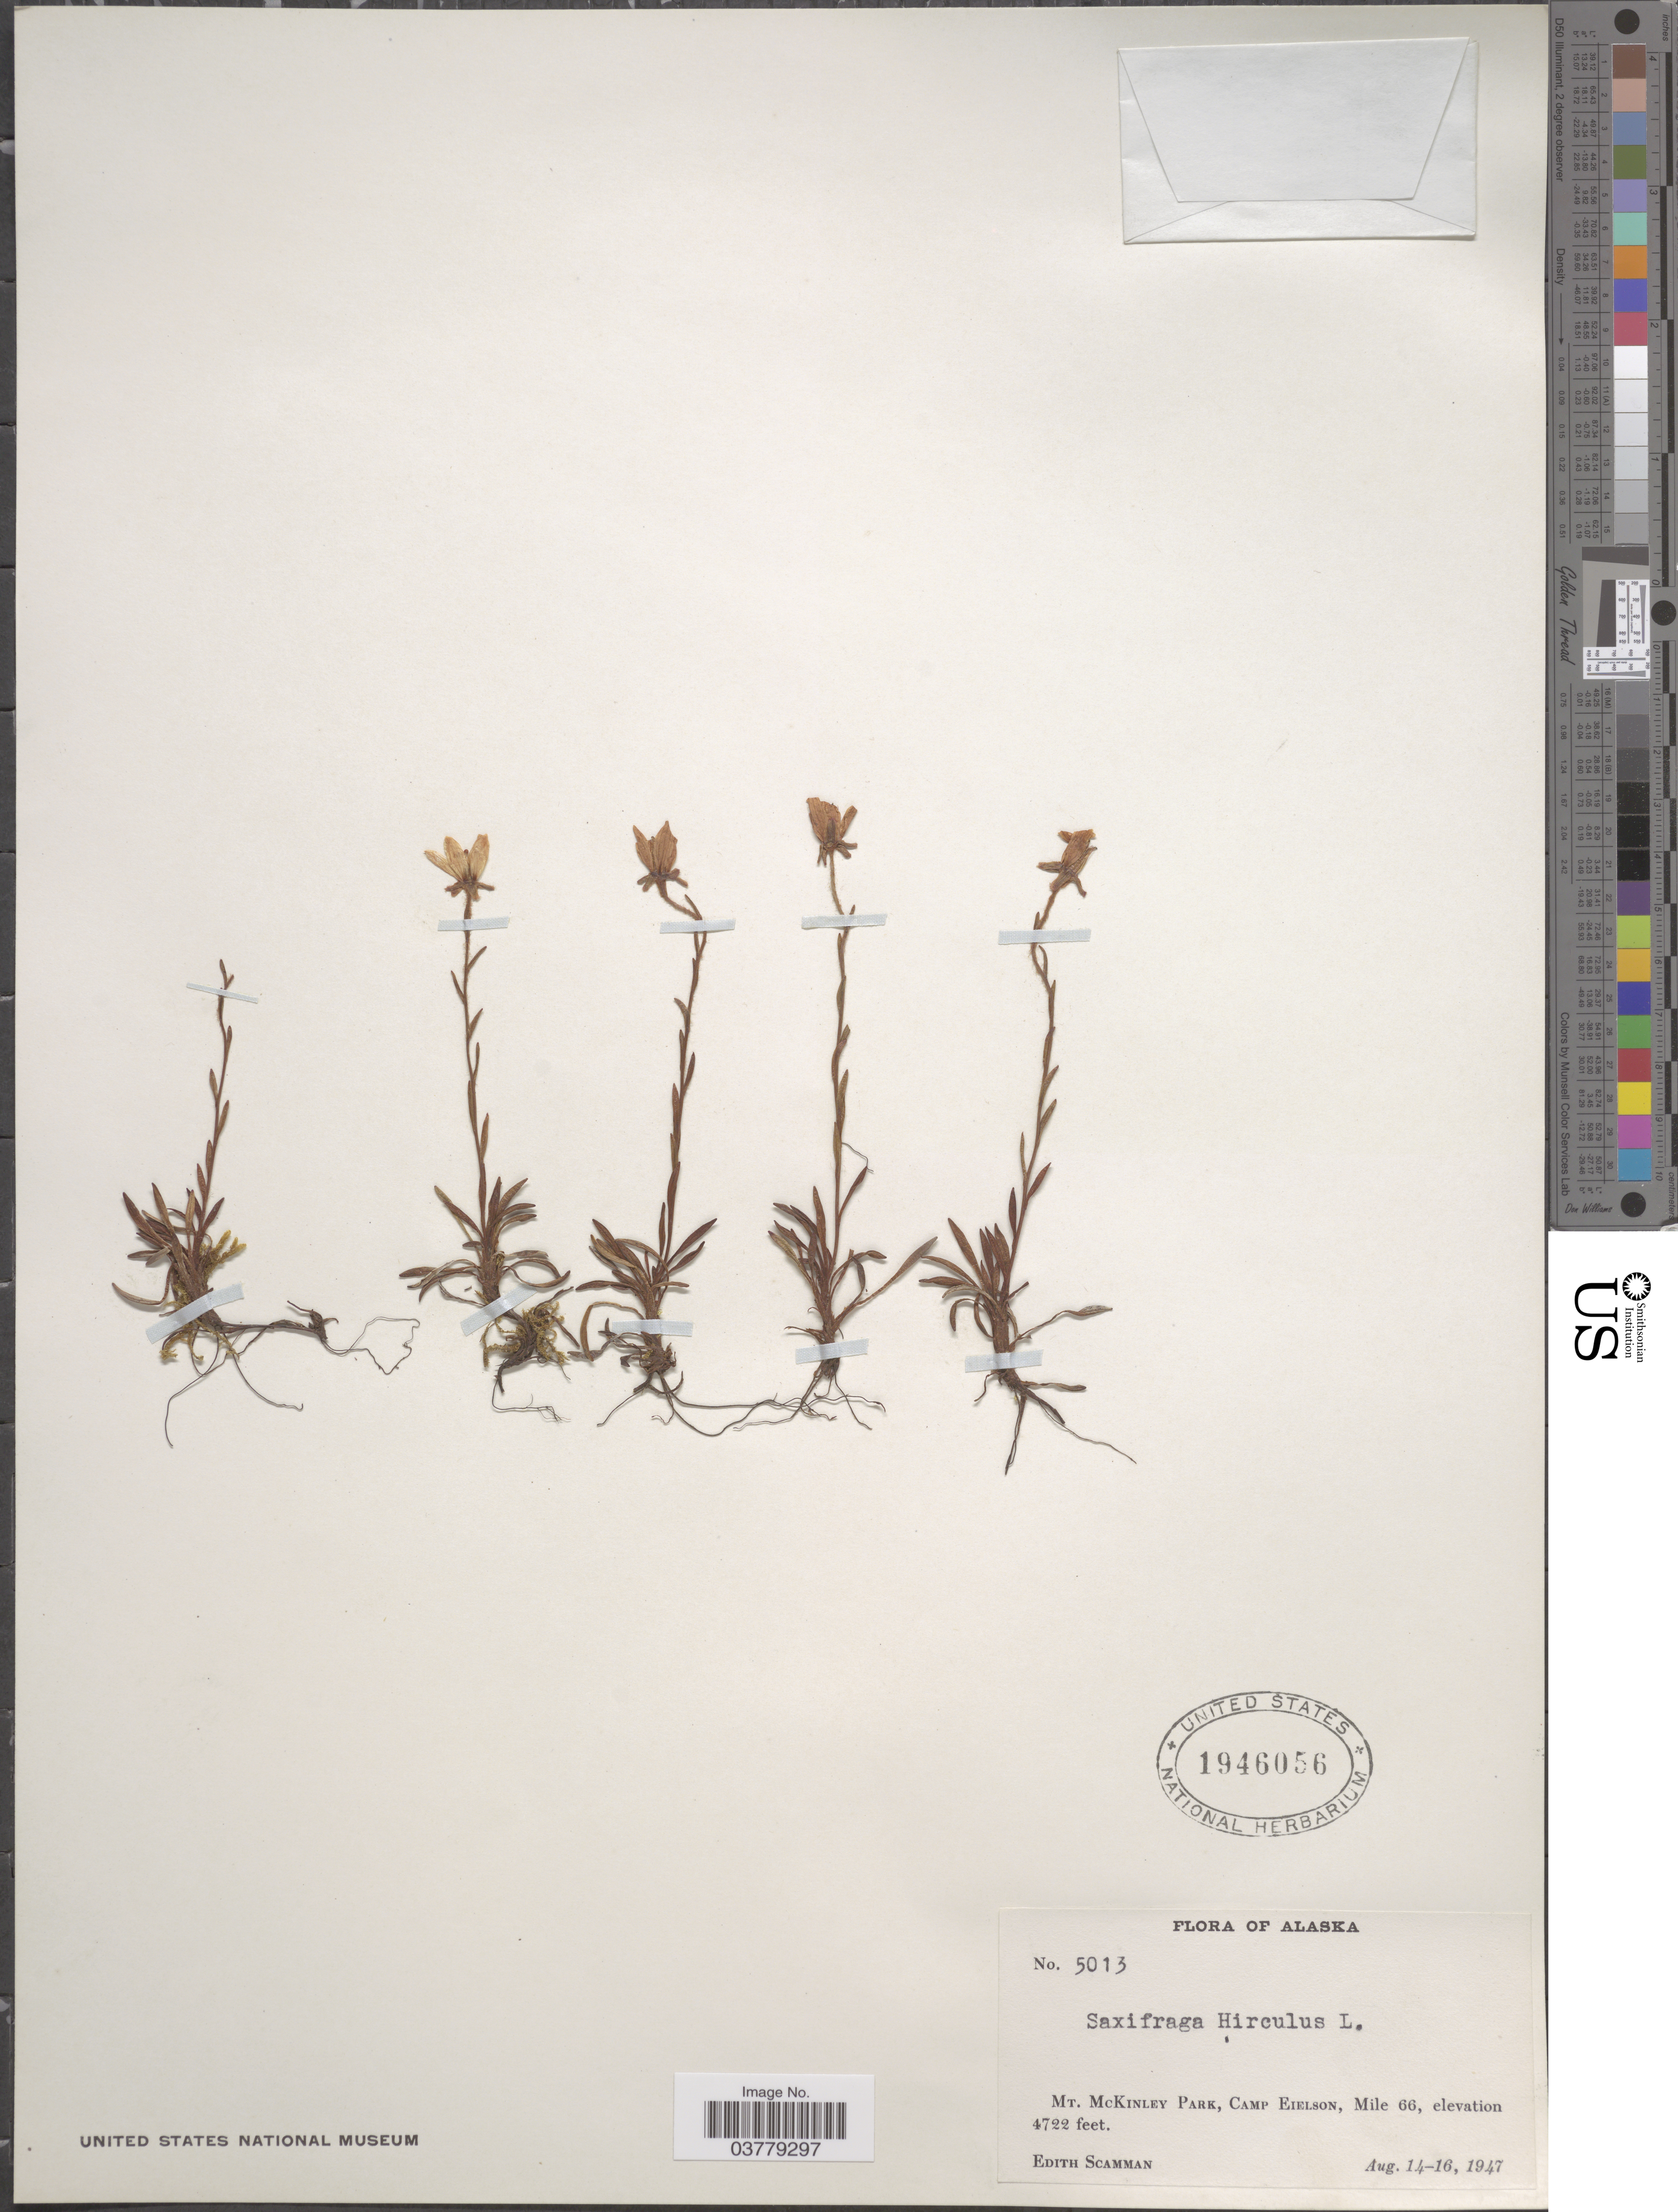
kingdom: Plantae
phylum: Tracheophyta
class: Magnoliopsida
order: Saxifragales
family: Saxifragaceae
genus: Saxifraga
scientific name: Saxifraga hirculus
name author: L.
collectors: E. Scamman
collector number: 5013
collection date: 1947-08-14/1947-08-16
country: United States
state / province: Alaska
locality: Mt. McKinley Park, Camp Eielson, Mile 66.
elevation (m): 1439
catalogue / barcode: US 1946056